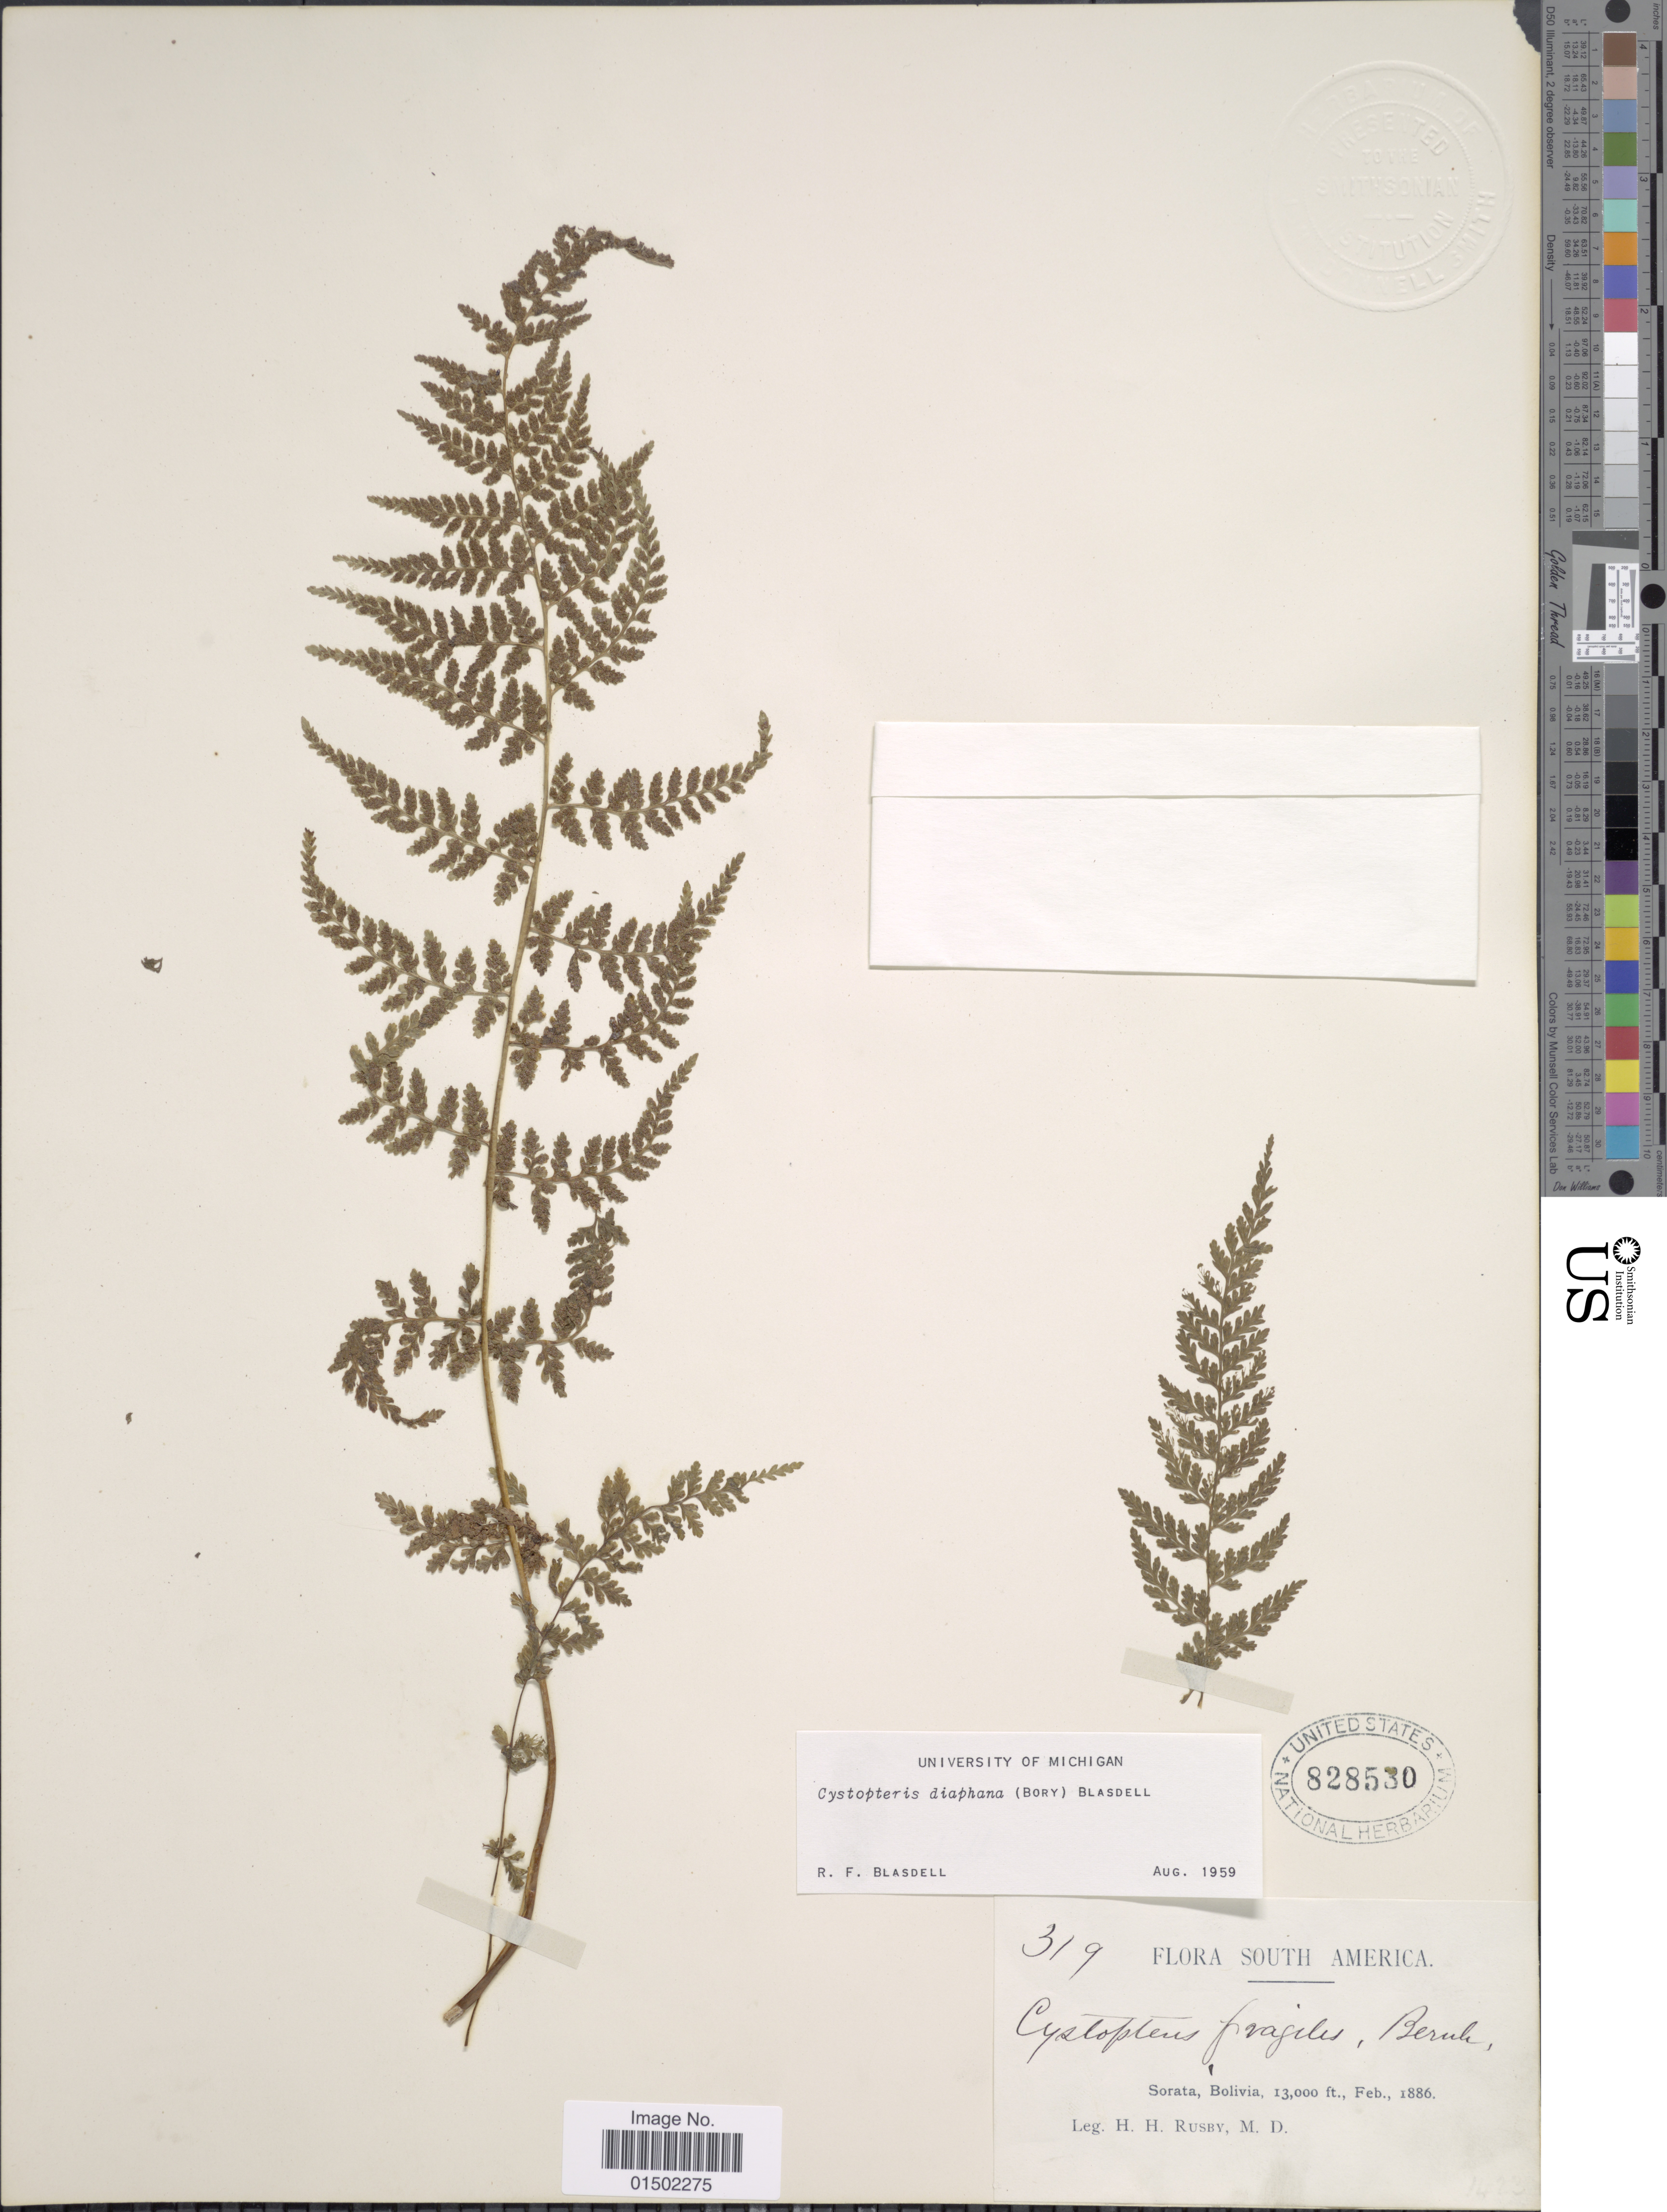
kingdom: Plantae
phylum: Tracheophyta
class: Polypodiopsida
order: Polypodiales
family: Cystopteridaceae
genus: Cystopteris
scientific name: Cystopteris diaphana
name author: (Bory) Blasdell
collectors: H. H. Rusby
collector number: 319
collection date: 1886-02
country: Bolivia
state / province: La Páz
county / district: Larecaja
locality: Sorata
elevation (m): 3962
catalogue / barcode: US 828530